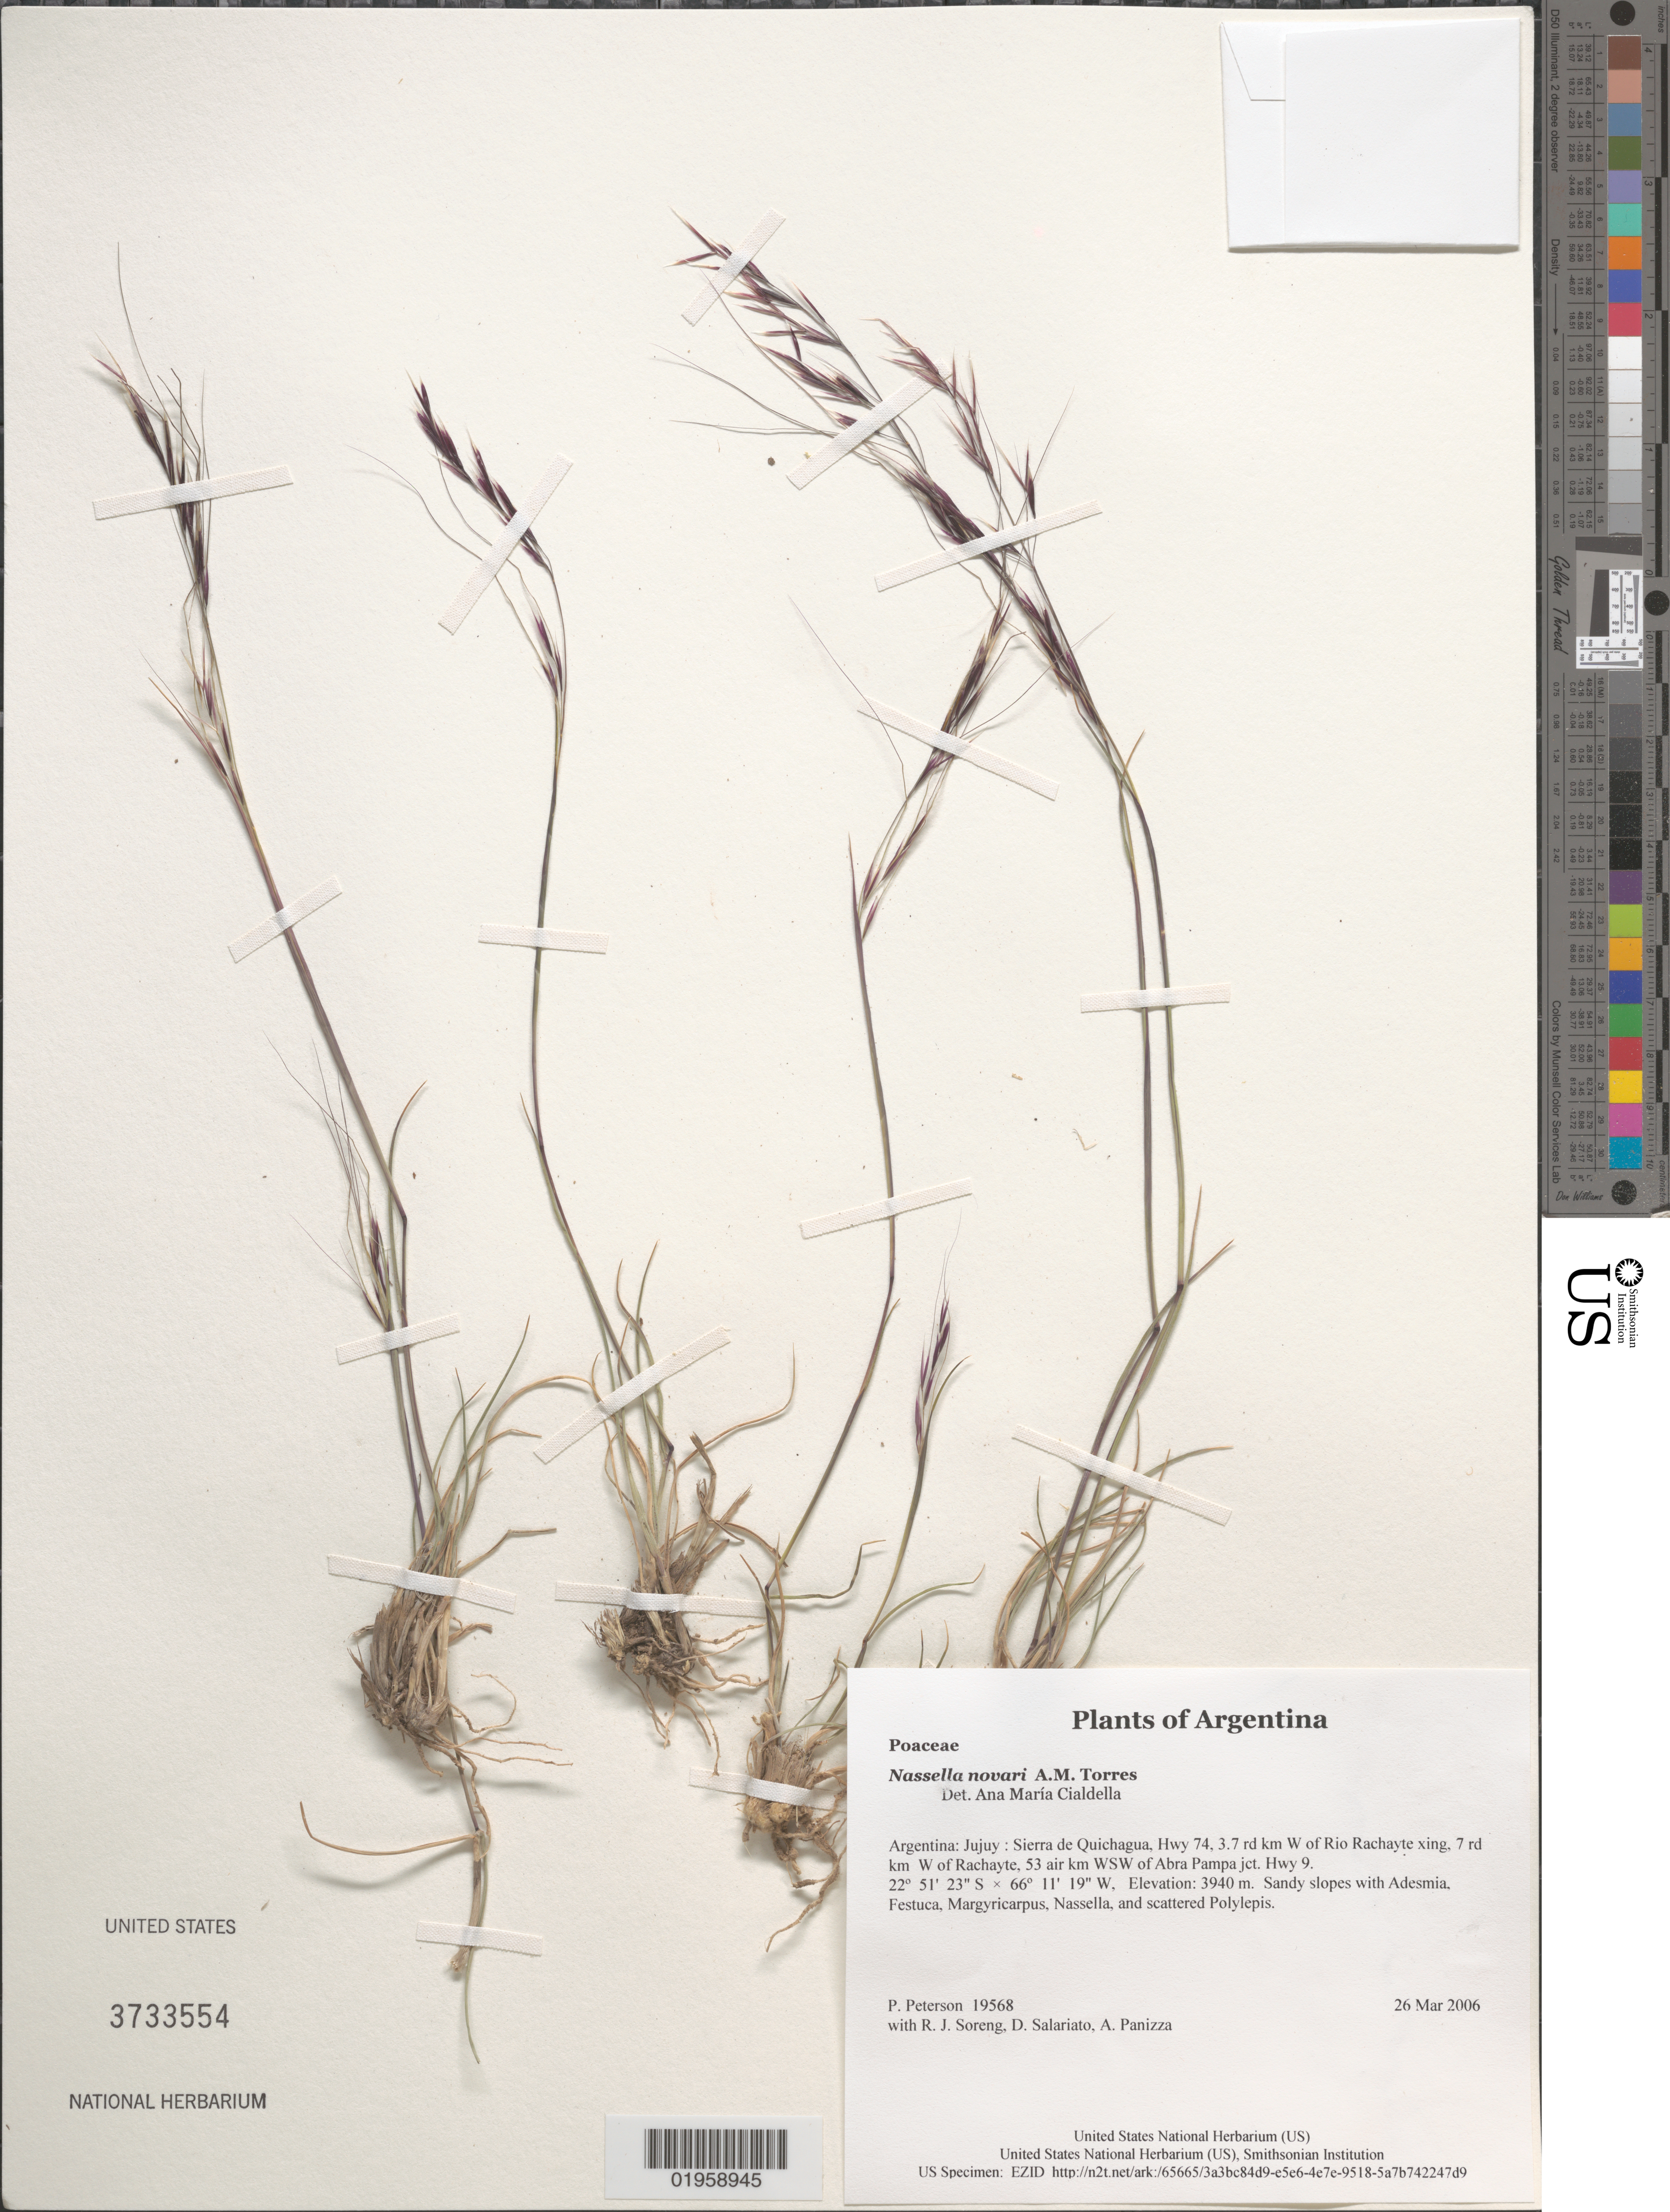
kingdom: Plantae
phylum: Tracheophyta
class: Liliopsida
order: Poales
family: Poaceae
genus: Nassella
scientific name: Nassella novari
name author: A.M. Torres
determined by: Cialdella, A. M.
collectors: P. M. Peterson, R. J. Soreng, D. Salariato & A. Panizza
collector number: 19568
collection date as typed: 26 Mar 2006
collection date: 2006-03-26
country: Argentina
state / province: Jujuy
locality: Sierra de Quichagua, Hwy 74, 3.7 rd km W of Rio Rachayte xing, 7 rd km W of Rachayte, 53 air km WSW of Abra Pampa jct. Hwy 9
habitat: Sandy slopes with Adesmia, Festuca, Margyricarpus, Nassella, and scattered Polylepis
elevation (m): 3940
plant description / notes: US, SI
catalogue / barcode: US 3733554